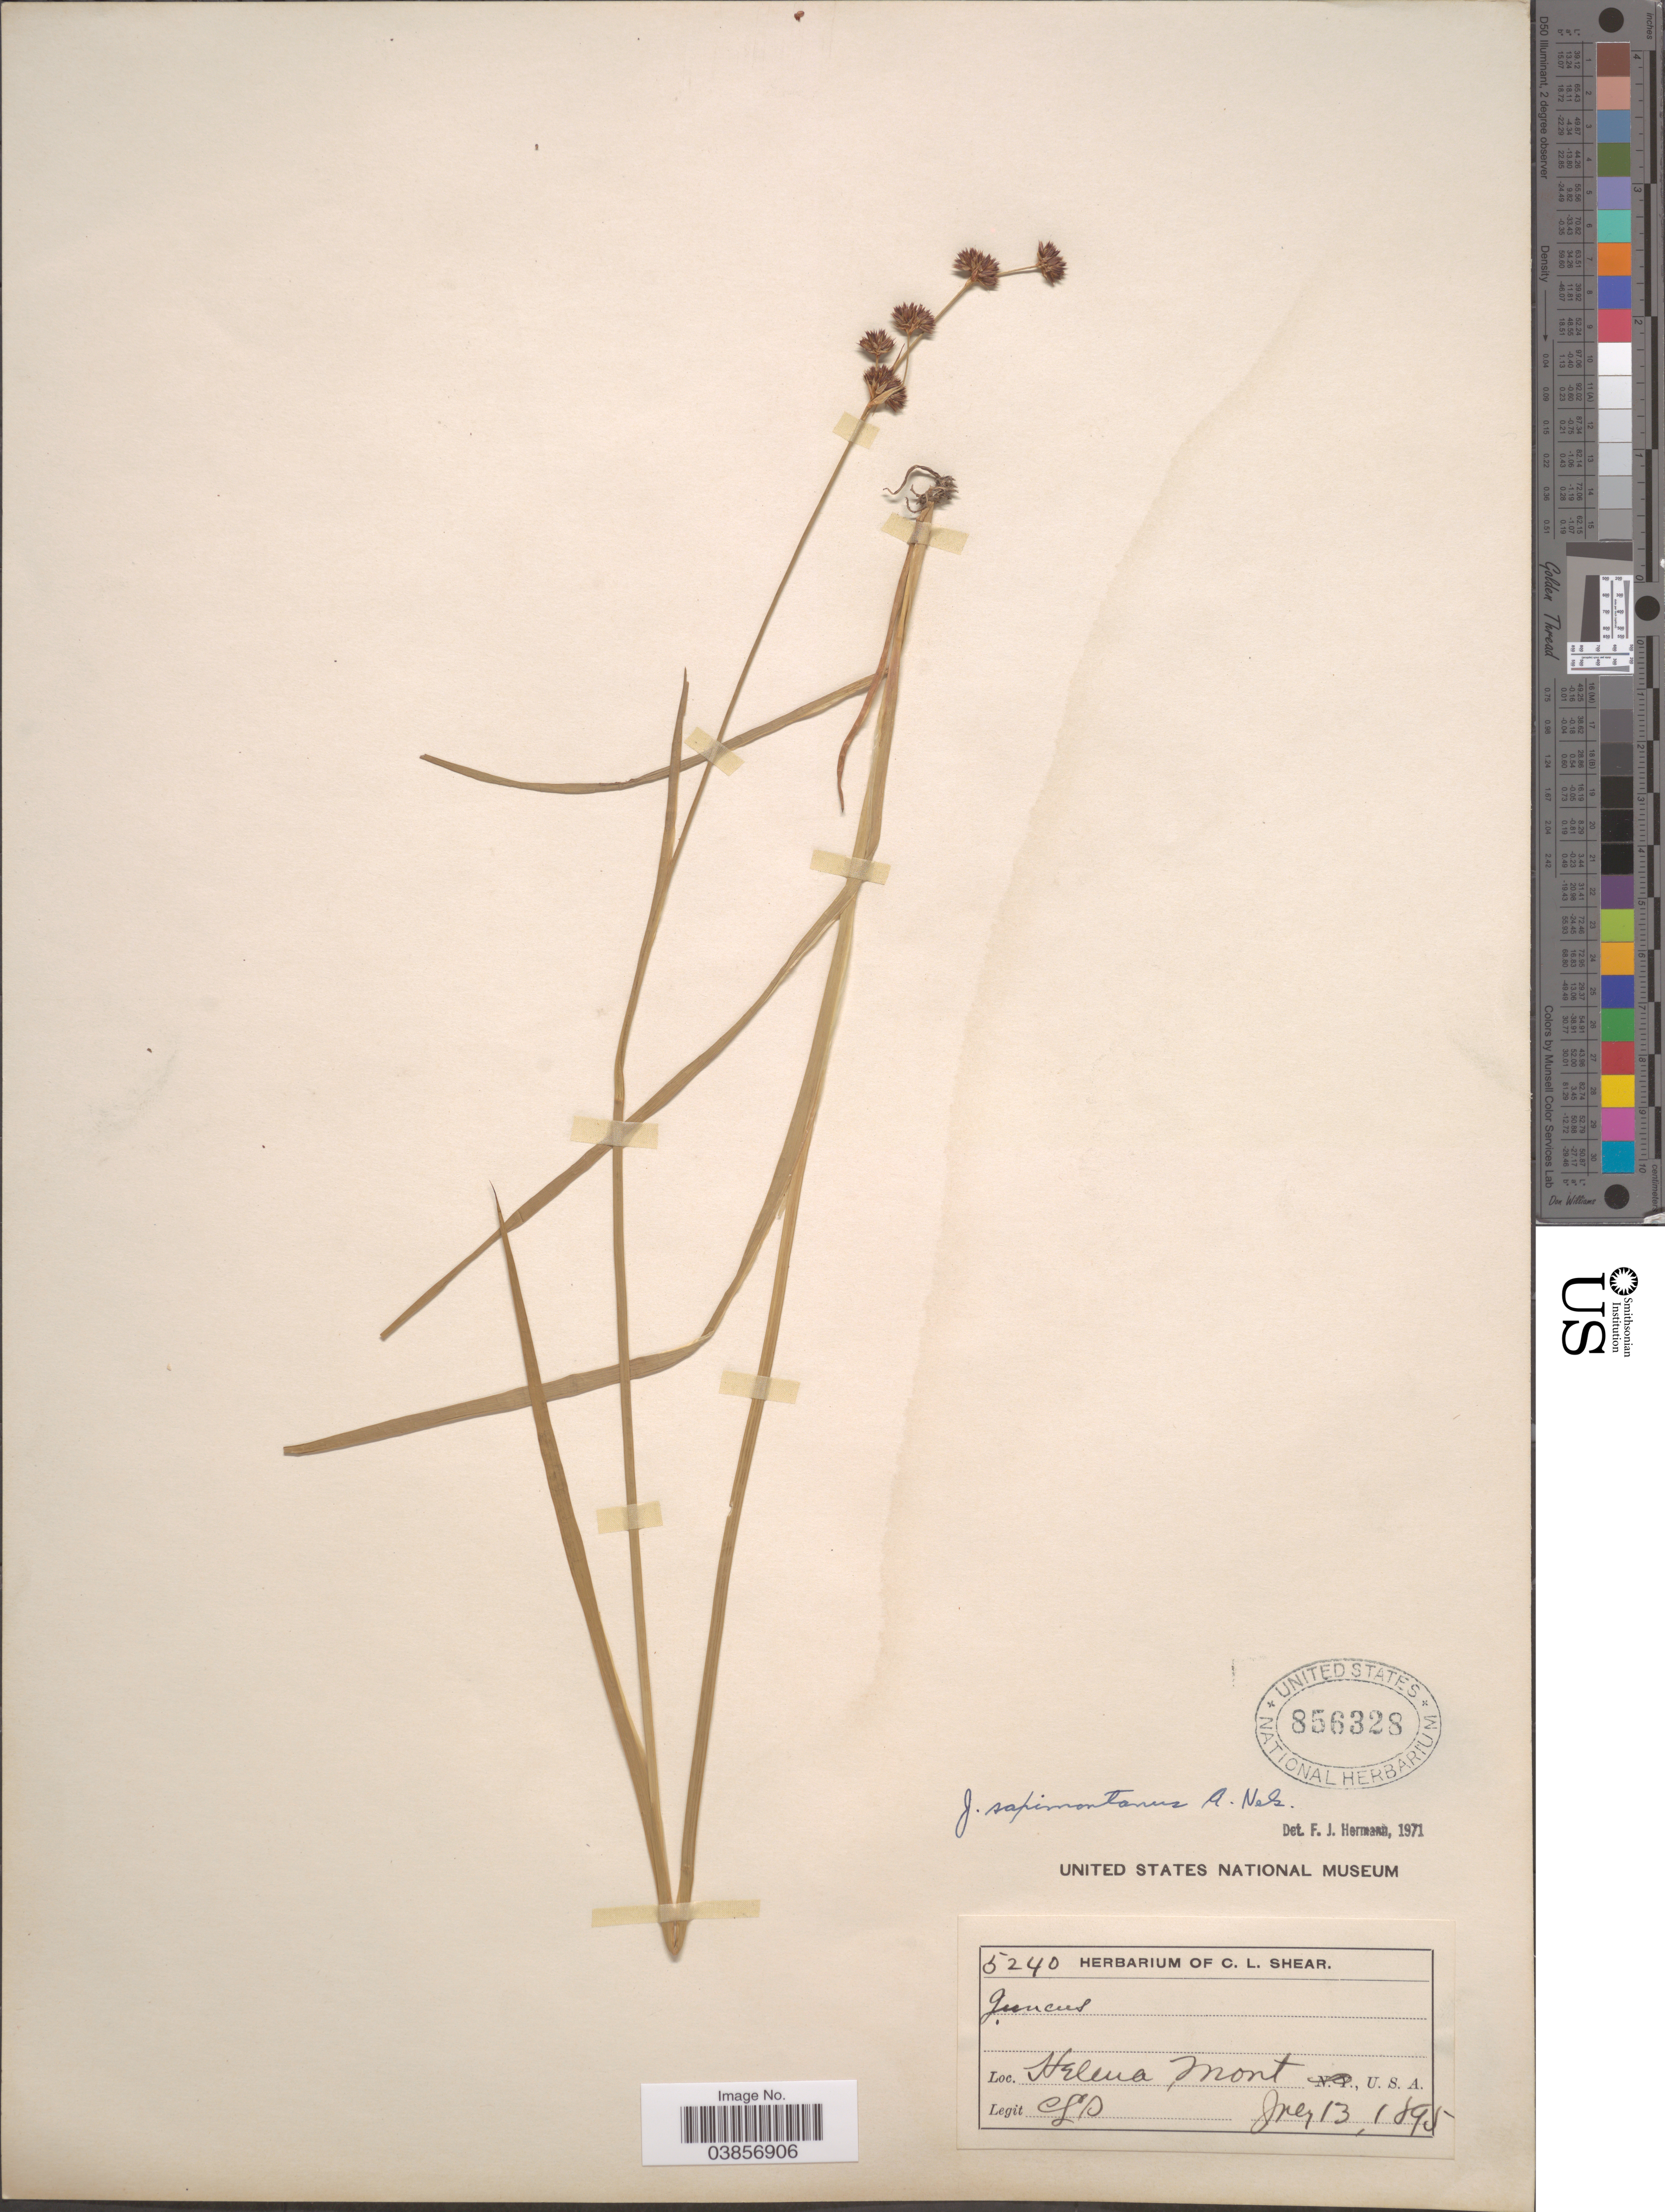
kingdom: Plantae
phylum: Tracheophyta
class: Liliopsida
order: Poales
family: Juncaceae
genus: Juncus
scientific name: Juncus saximontanus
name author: A. Nelson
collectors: C. L. Shear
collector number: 5240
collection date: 1895-07-13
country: United States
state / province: Montana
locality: Helena.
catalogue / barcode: US 856328